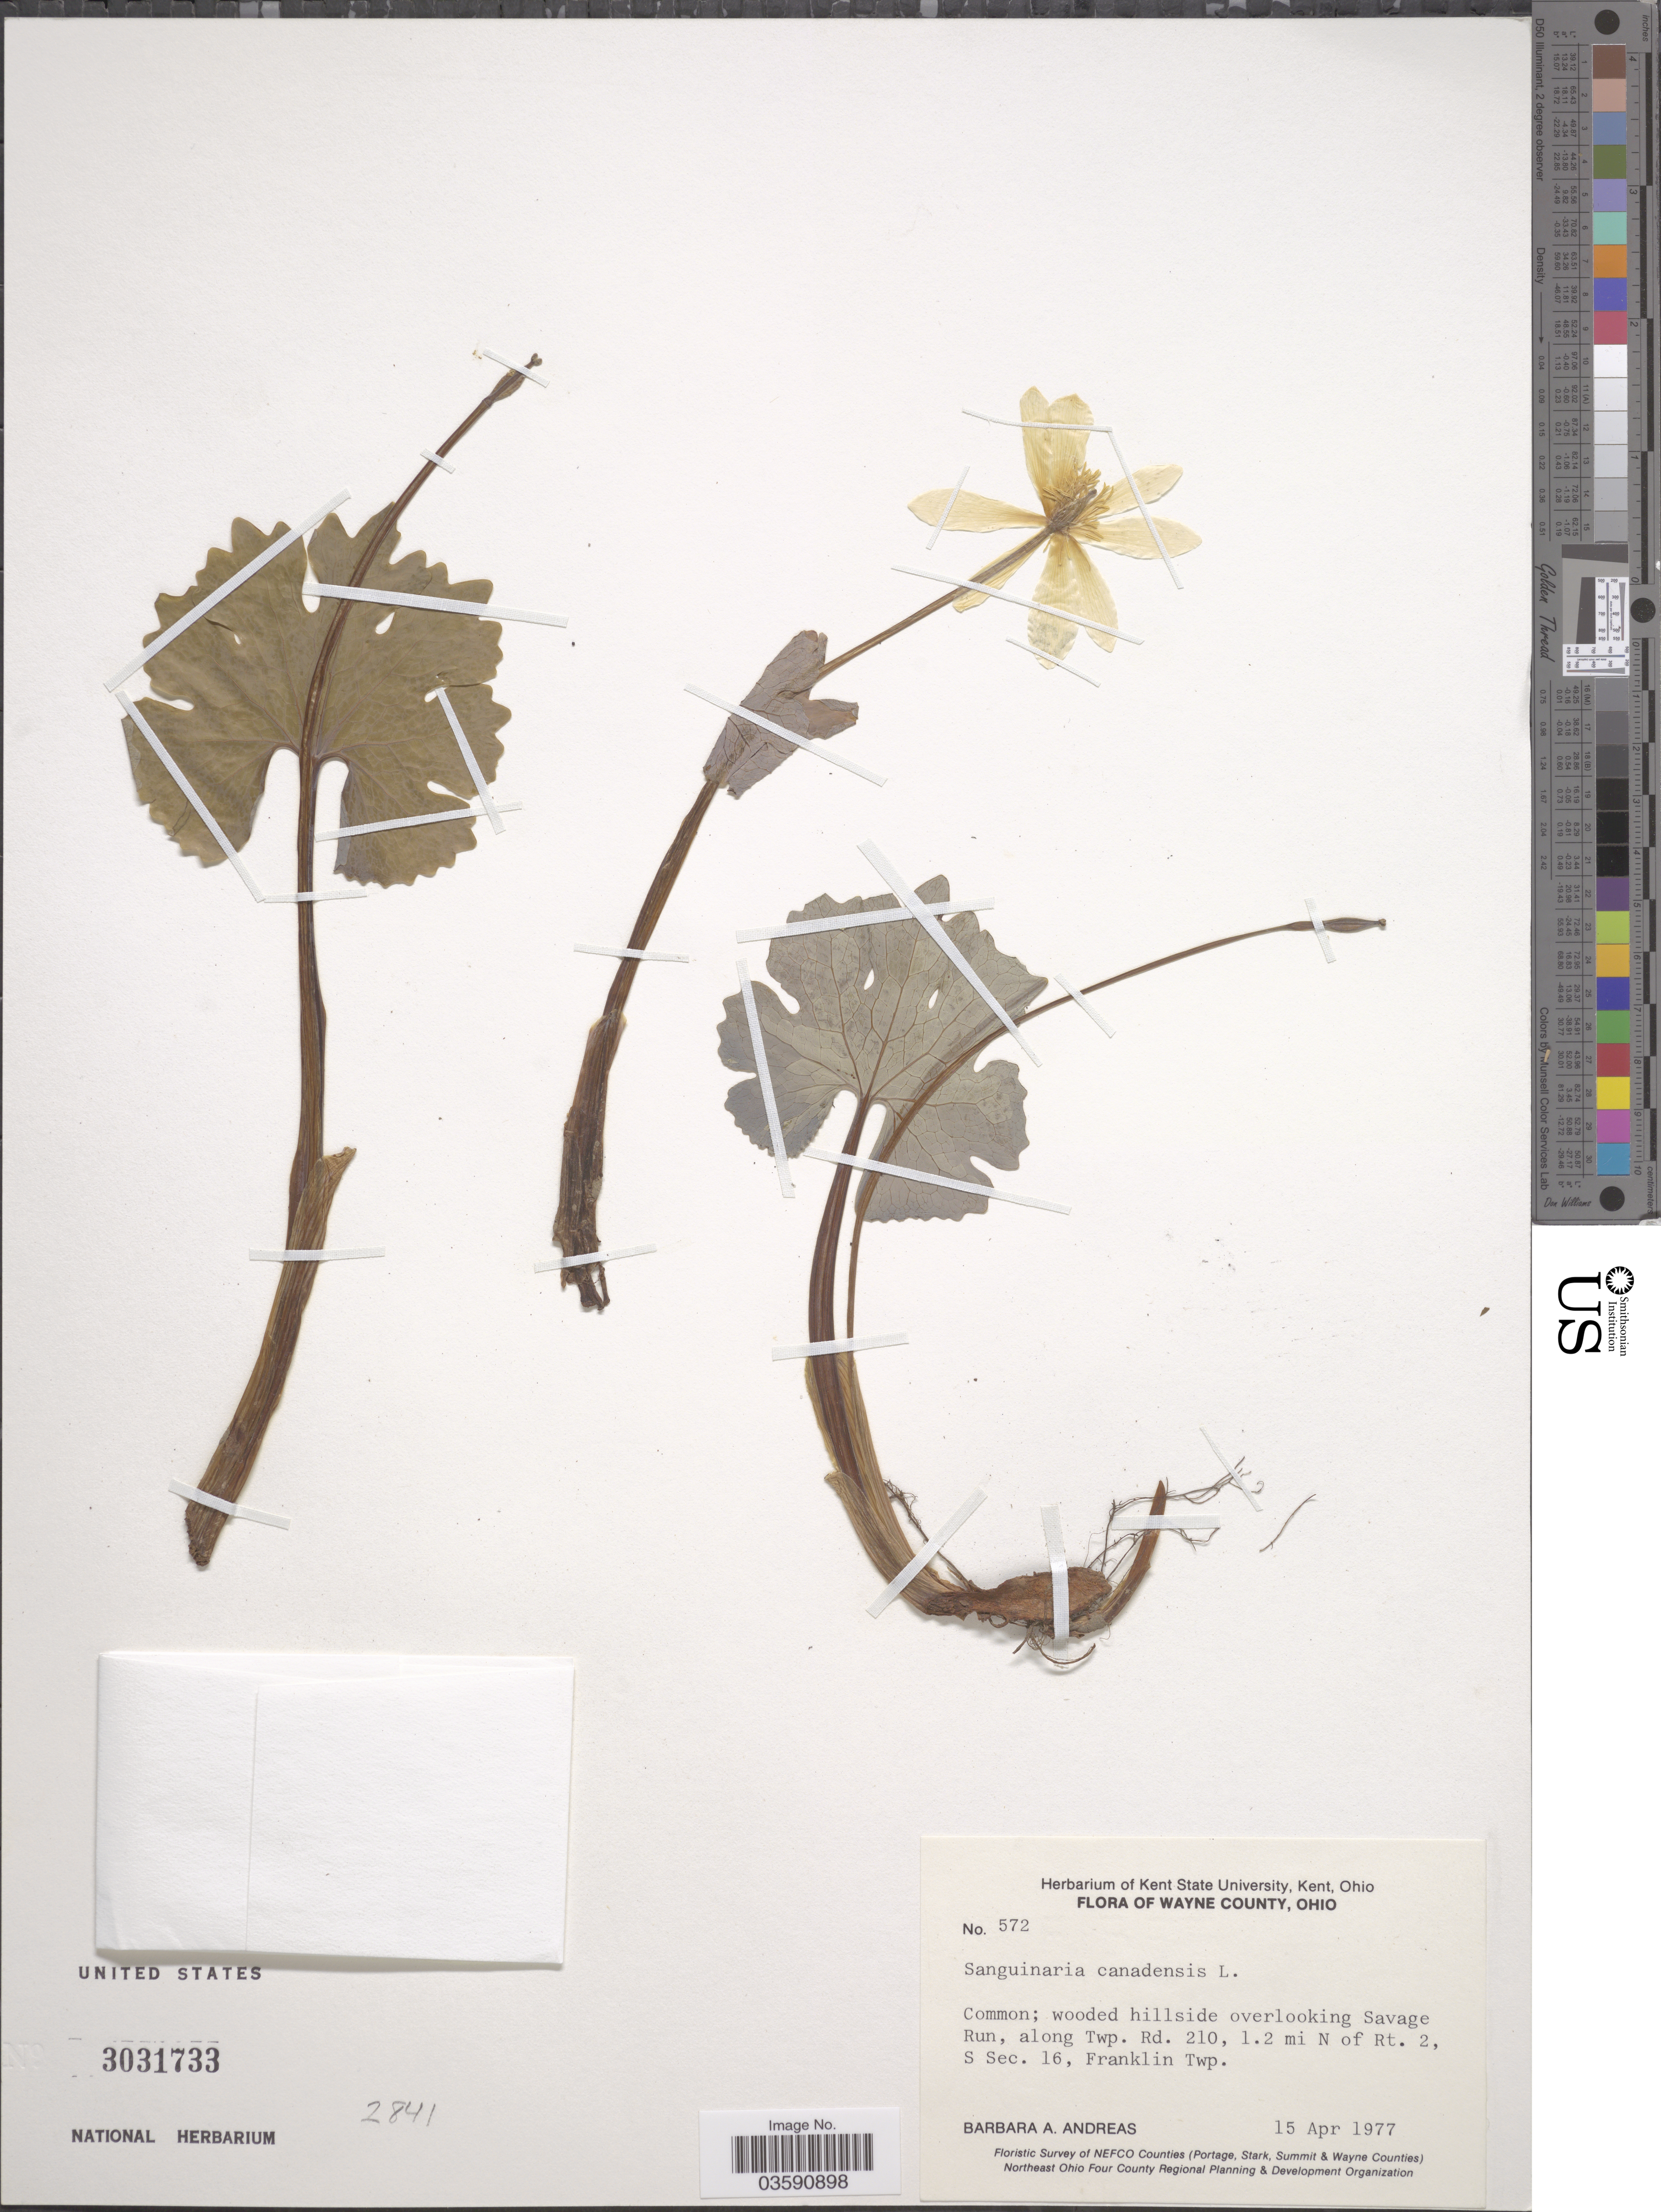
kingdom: Plantae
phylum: Tracheophyta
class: Magnoliopsida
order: Ranunculales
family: Papaveraceae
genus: Sanguinaria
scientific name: Sanguinaria canadensis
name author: L.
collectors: B. A. Andreas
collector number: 572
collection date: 1977-04-15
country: United States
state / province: Ohio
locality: Wayne County. Wooded hillside overlooking Savage Run, along Twp. Rd. 210, 1.2 mi N of Rt. 2, S Sec. 16, Franklin Twp.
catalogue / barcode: US 3031733